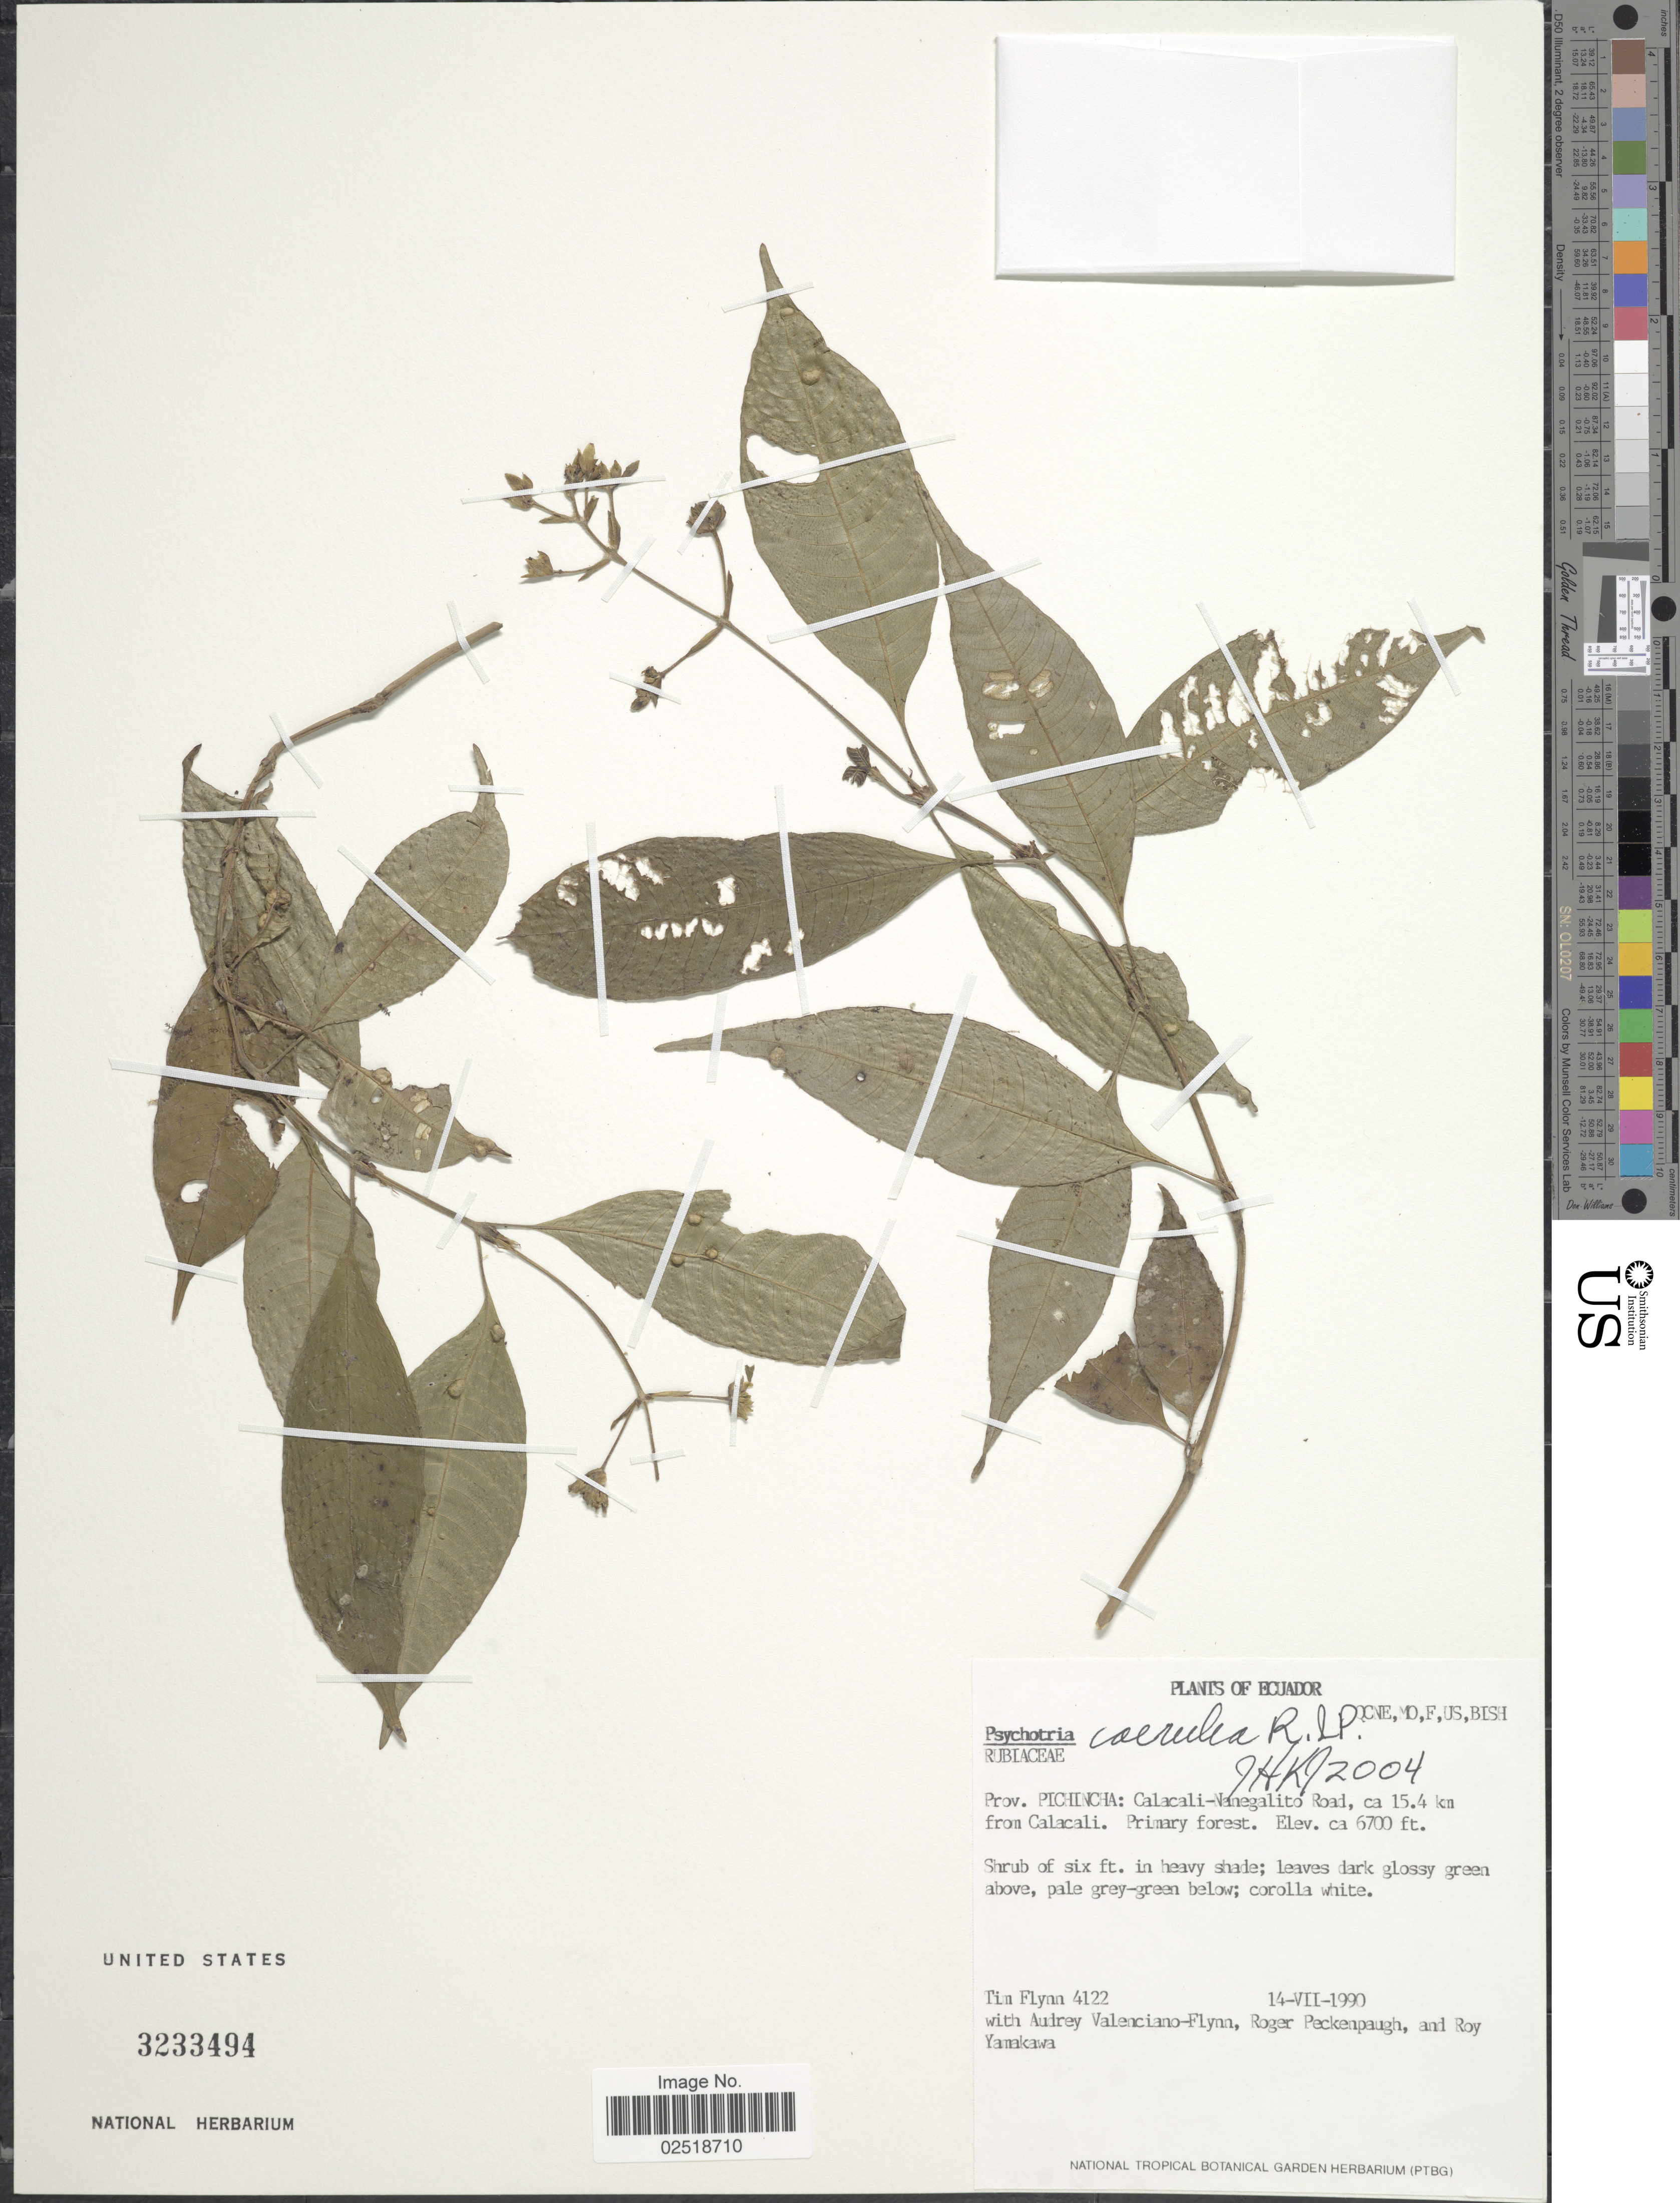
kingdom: Plantae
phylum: Tracheophyta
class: Magnoliopsida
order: Gentianales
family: Rubiaceae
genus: Psychotria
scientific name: Psychotria caerulea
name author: Ruiz & Pav.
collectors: T. W. Flynn, A. V. Flynn, R. Peckenpaugh & R. Yamakawa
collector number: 4122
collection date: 1990-07-14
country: Ecuador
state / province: Pichincha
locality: Calacali-Nanegalito Road, ca. 15.4 km fromCalacali. Primary forest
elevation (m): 2042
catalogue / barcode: US 3233494